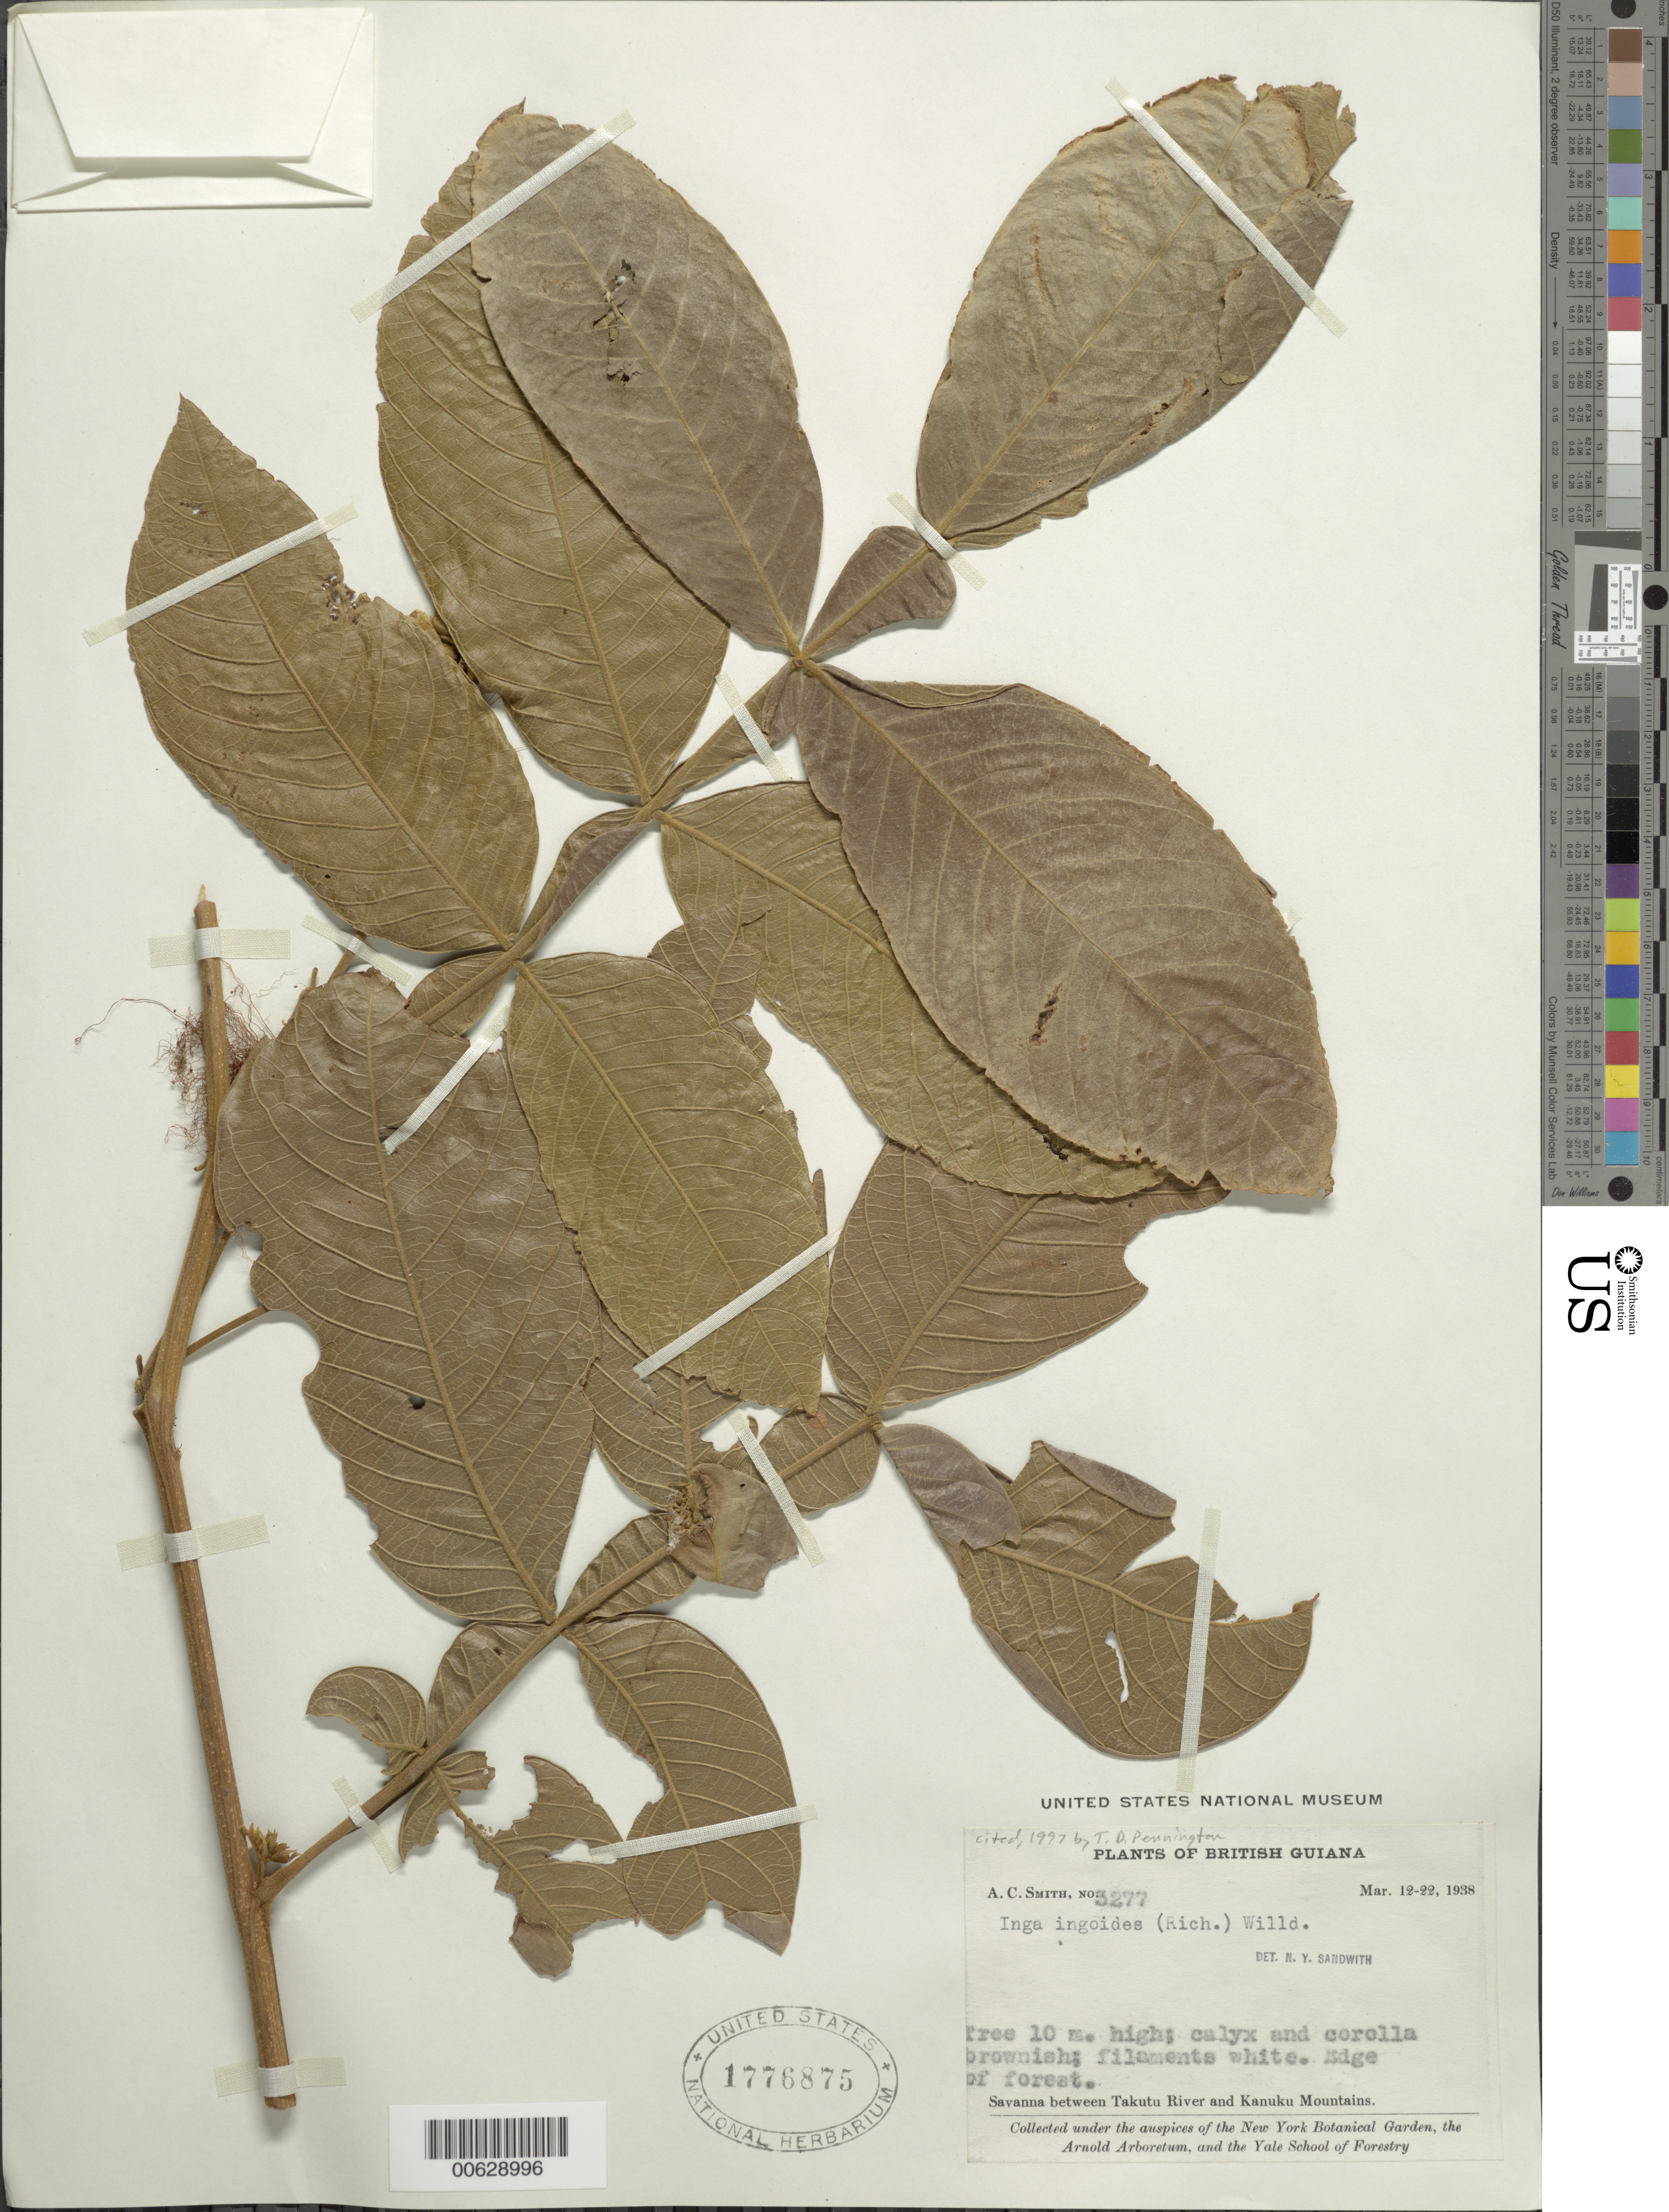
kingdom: Plantae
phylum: Tracheophyta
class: Magnoliopsida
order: Fabales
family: Fabaceae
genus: Inga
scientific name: Inga ingoides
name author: (Rich.) Willd.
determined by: Sandwith, N. Y.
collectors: A. C. Smith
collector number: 3277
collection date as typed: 12-Mar-38 to 22-Mar-38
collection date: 1938-03-12/1938-03-22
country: Guyana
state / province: U. Takutu-U. Essequibo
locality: Kanuku Mts., savanna betw. mts. and Takutu R.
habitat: Edge of forest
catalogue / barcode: US 1776875